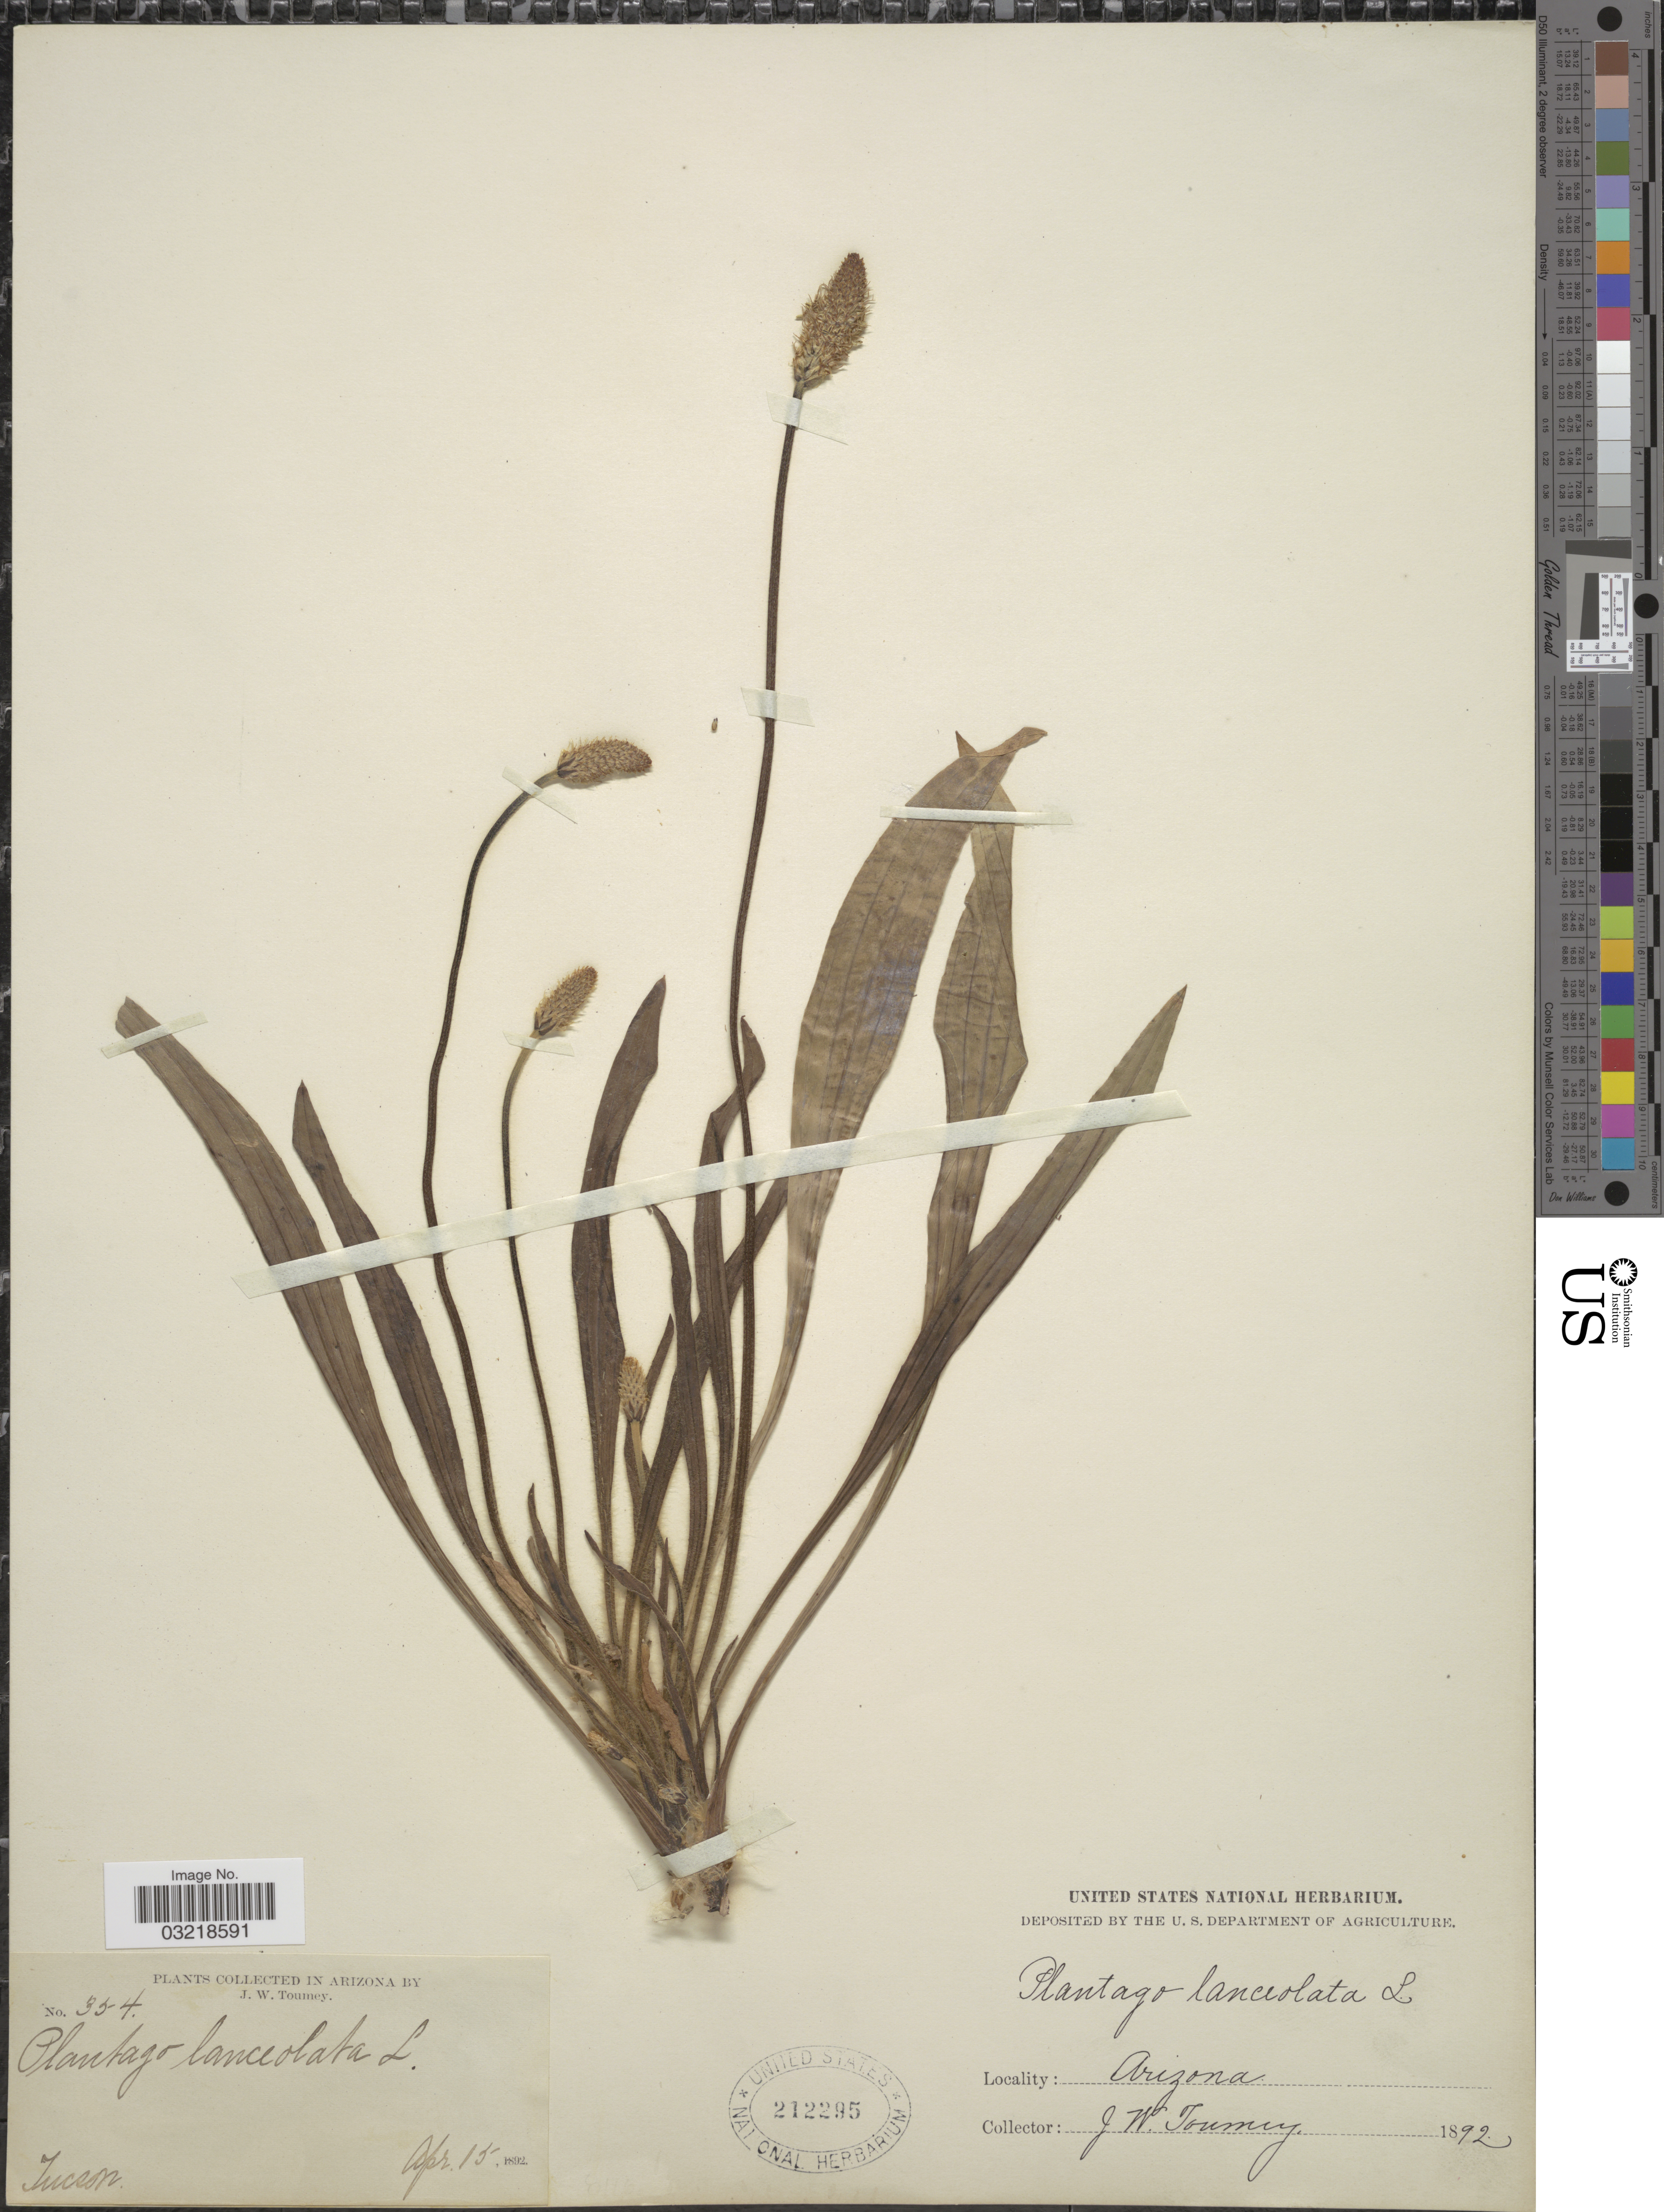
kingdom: Plantae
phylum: Tracheophyta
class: Magnoliopsida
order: Lamiales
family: Plantaginaceae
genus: Plantago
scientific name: Plantago lanceolata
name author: L.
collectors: J. W. Toumey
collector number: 354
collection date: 1892-04-15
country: United States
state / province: Arizona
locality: Tucson.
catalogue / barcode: US 212295